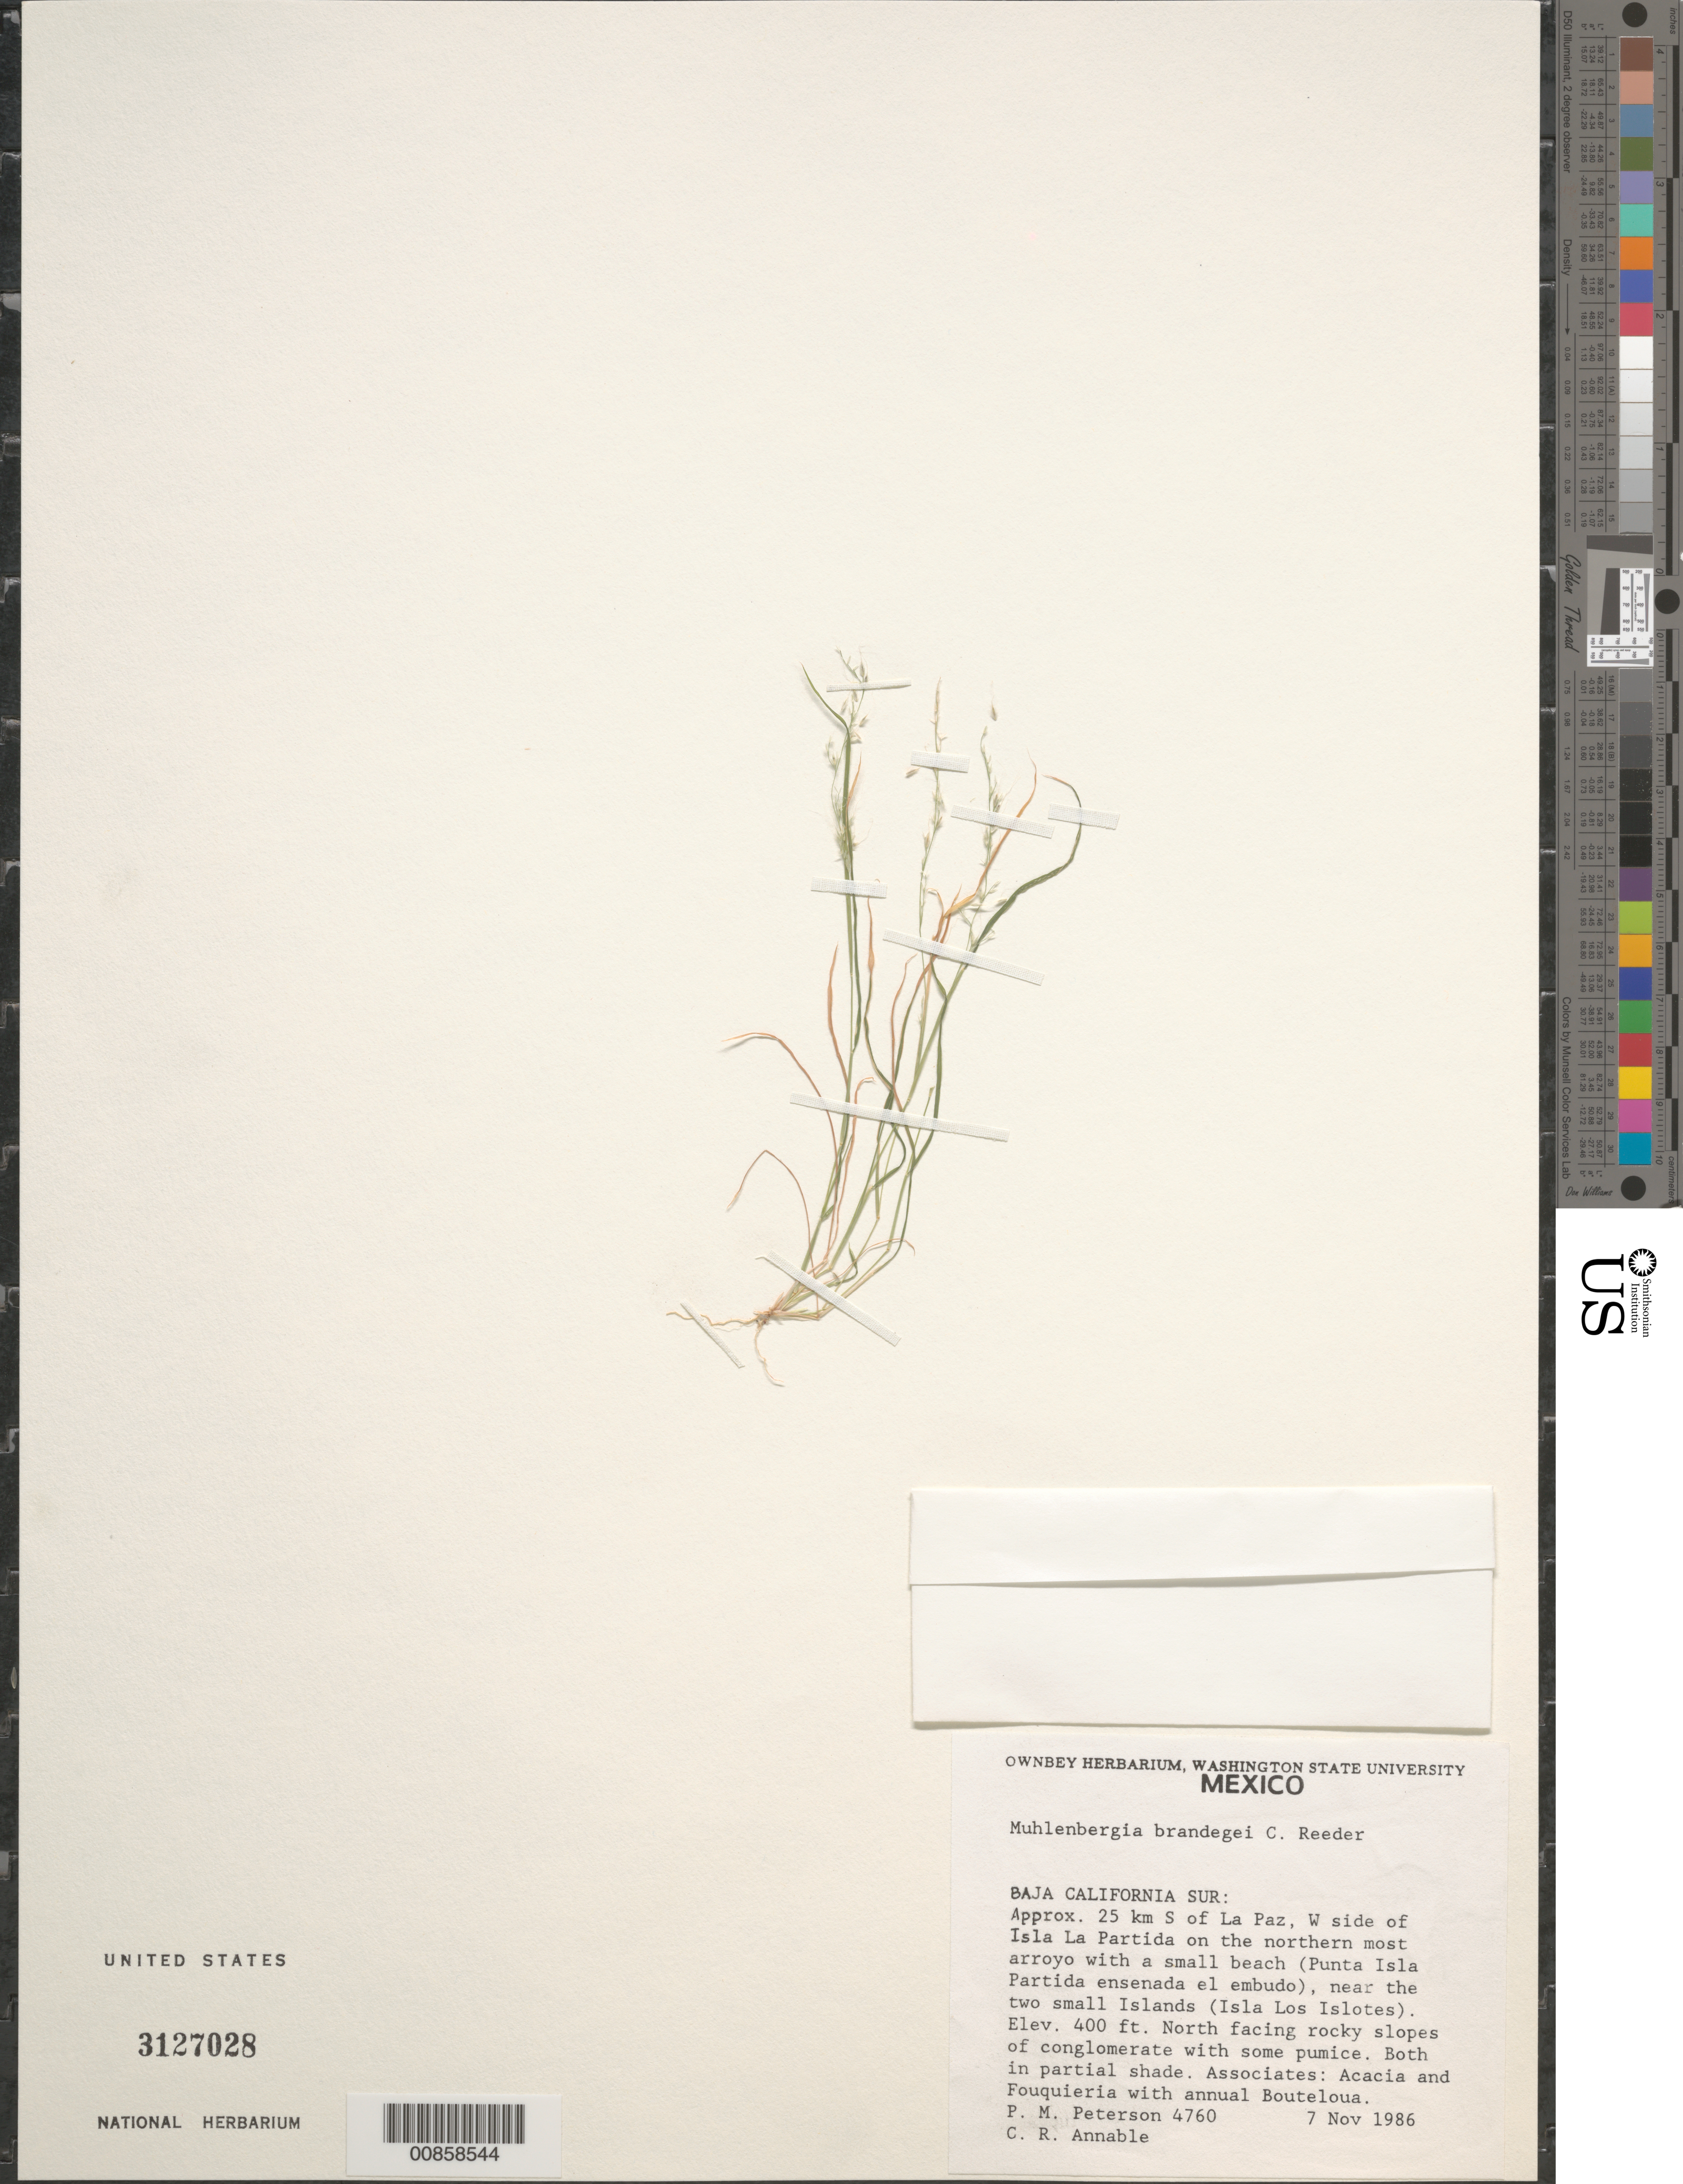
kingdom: Plantae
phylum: Tracheophyta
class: Liliopsida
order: Poales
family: Poaceae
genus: Muhlenbergia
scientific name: Muhlenbergia brandegeei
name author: C. Reeder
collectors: P. M. Peterson & C. R. Annable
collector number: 4760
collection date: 1986-11-07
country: Mexico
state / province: Baja California Sur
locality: Approx. 25 km S of La Paz, W side of Isla La Partida on the northern most arroyo with a small beach (Punta Isla Partida ensenada el embudo), near the two small Islands (Isla Los Islotes). North facing rocky slopes.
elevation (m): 122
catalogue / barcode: US 3127028